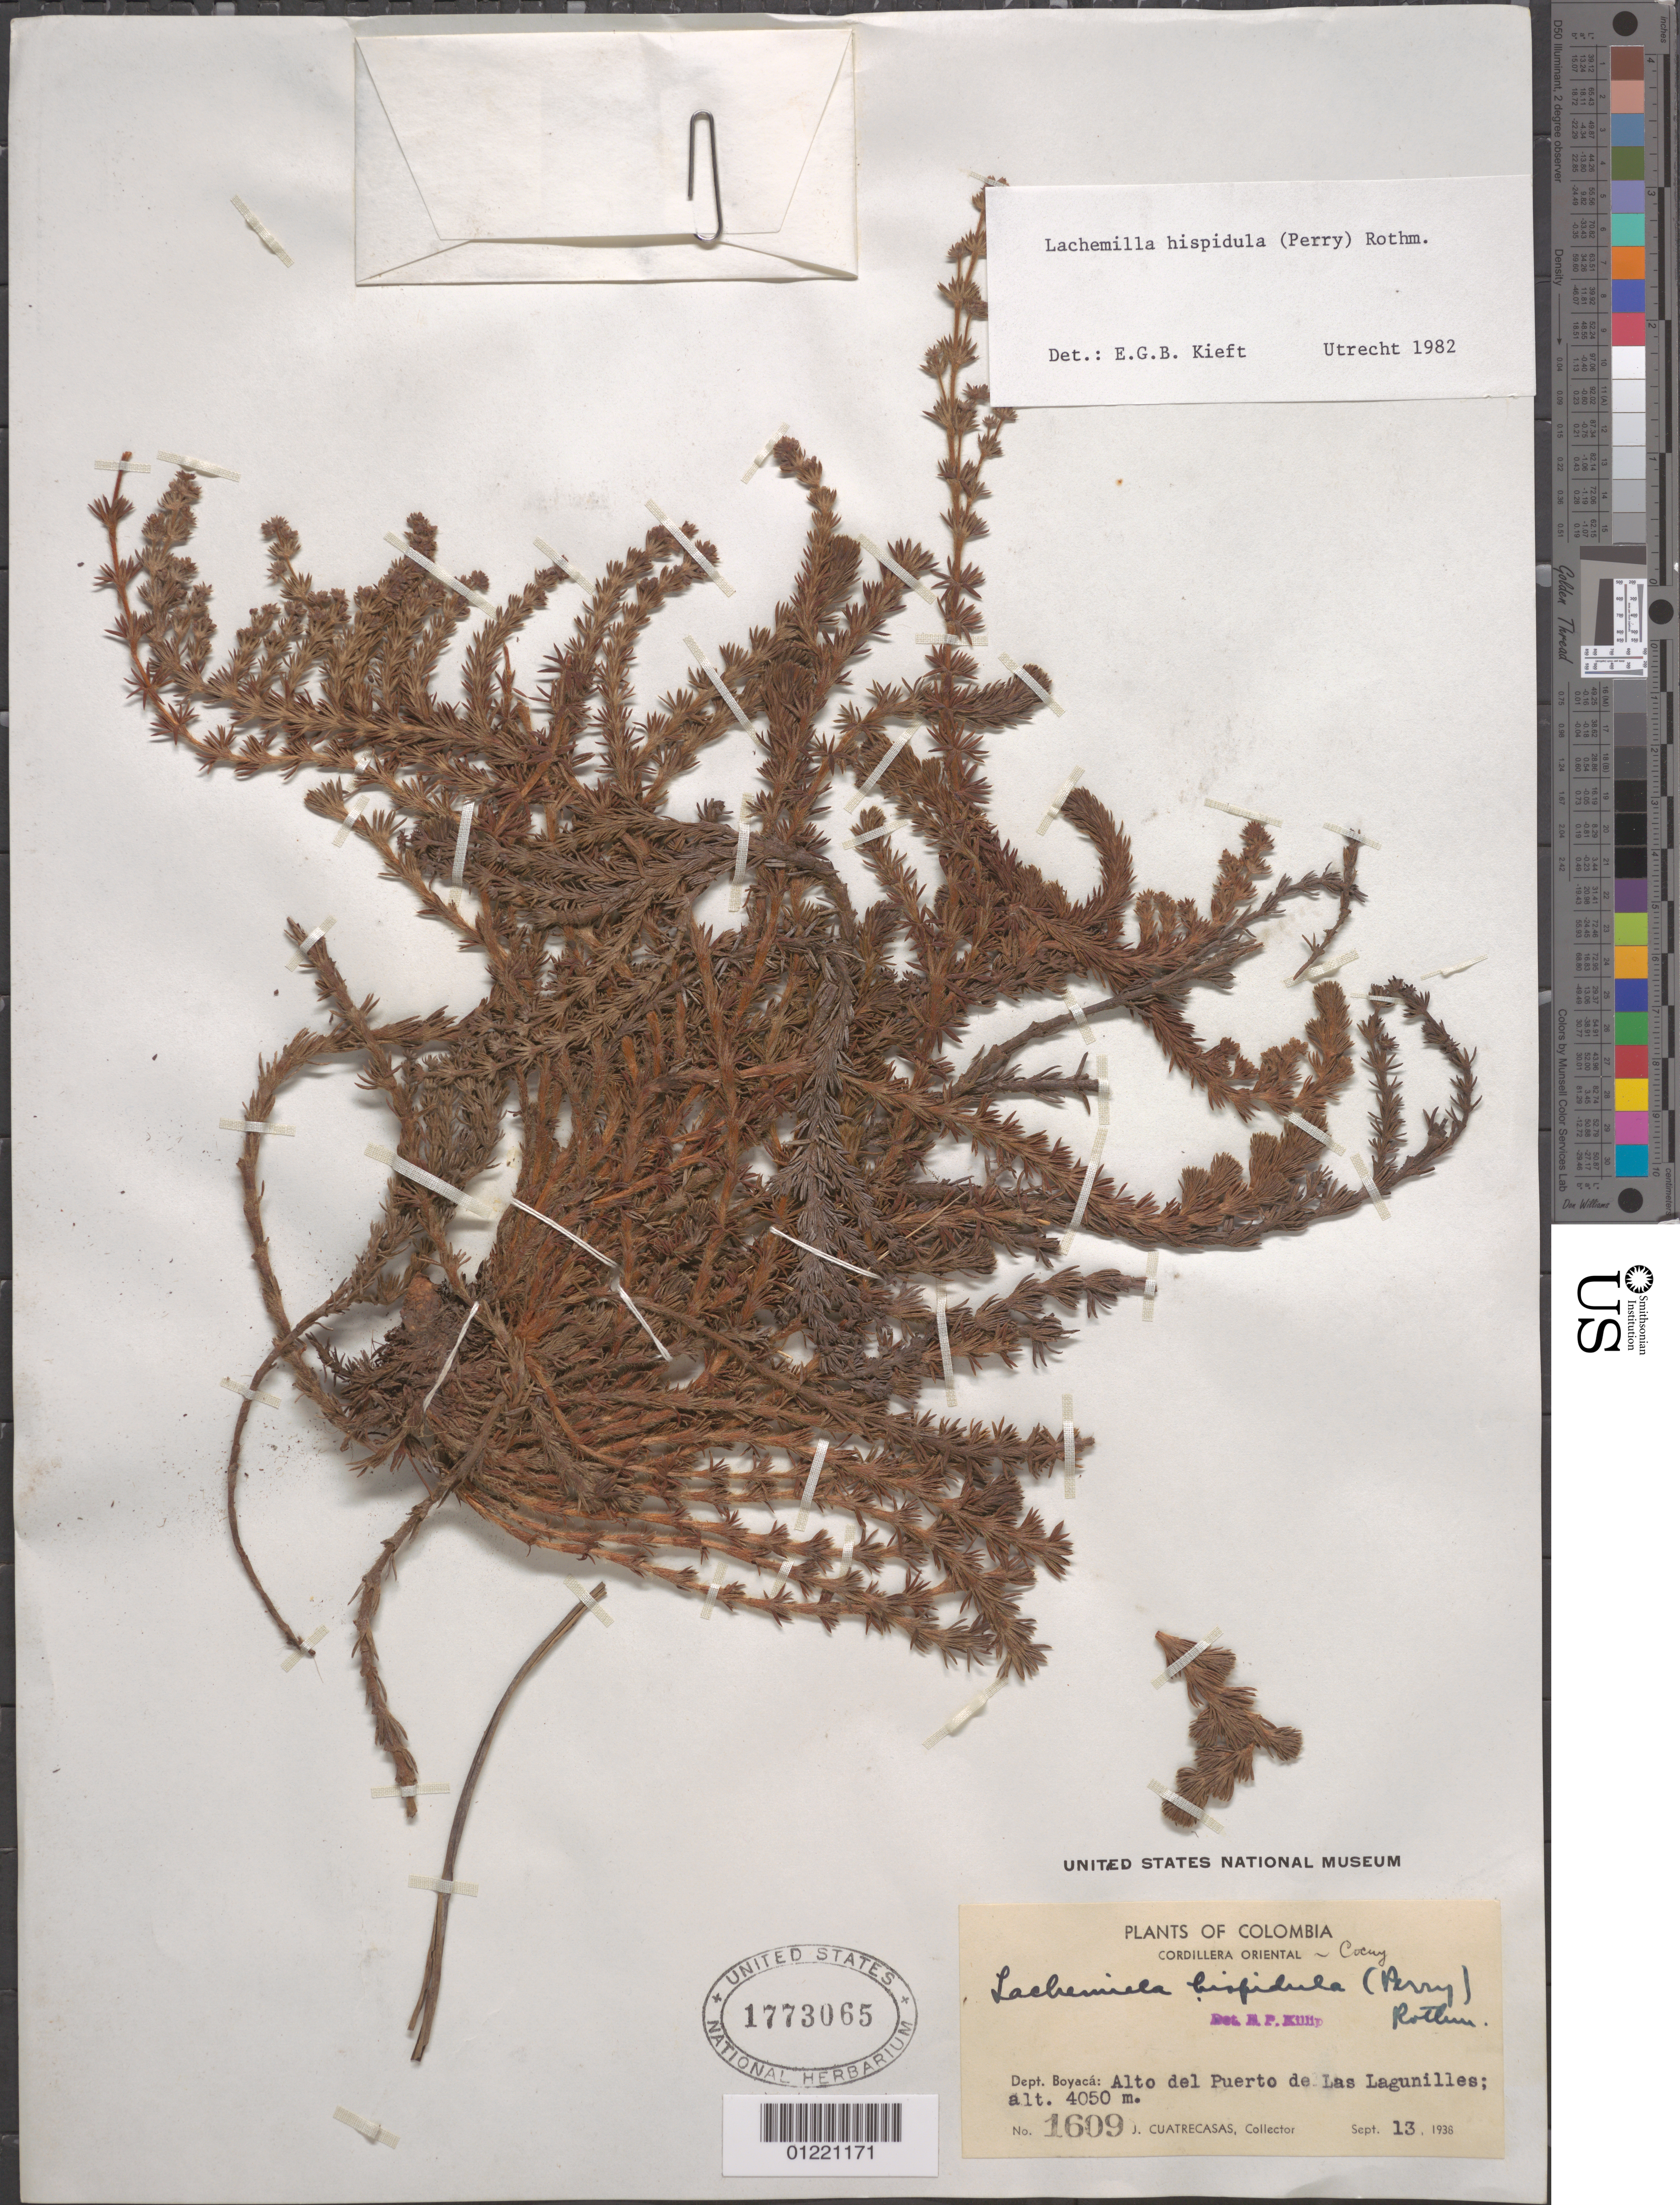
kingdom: Plantae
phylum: Tracheophyta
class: Magnoliopsida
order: Rosales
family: Rosaceae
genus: Lachemilla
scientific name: Lachemilla hispidula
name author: (L.M. Perry) Rothm.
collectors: J. Cuatrecasas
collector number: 1609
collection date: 1938-09-13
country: Colombia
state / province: Boyacá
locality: Alto del Puerto de Las Lagunillas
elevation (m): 4050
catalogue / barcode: US 1773065